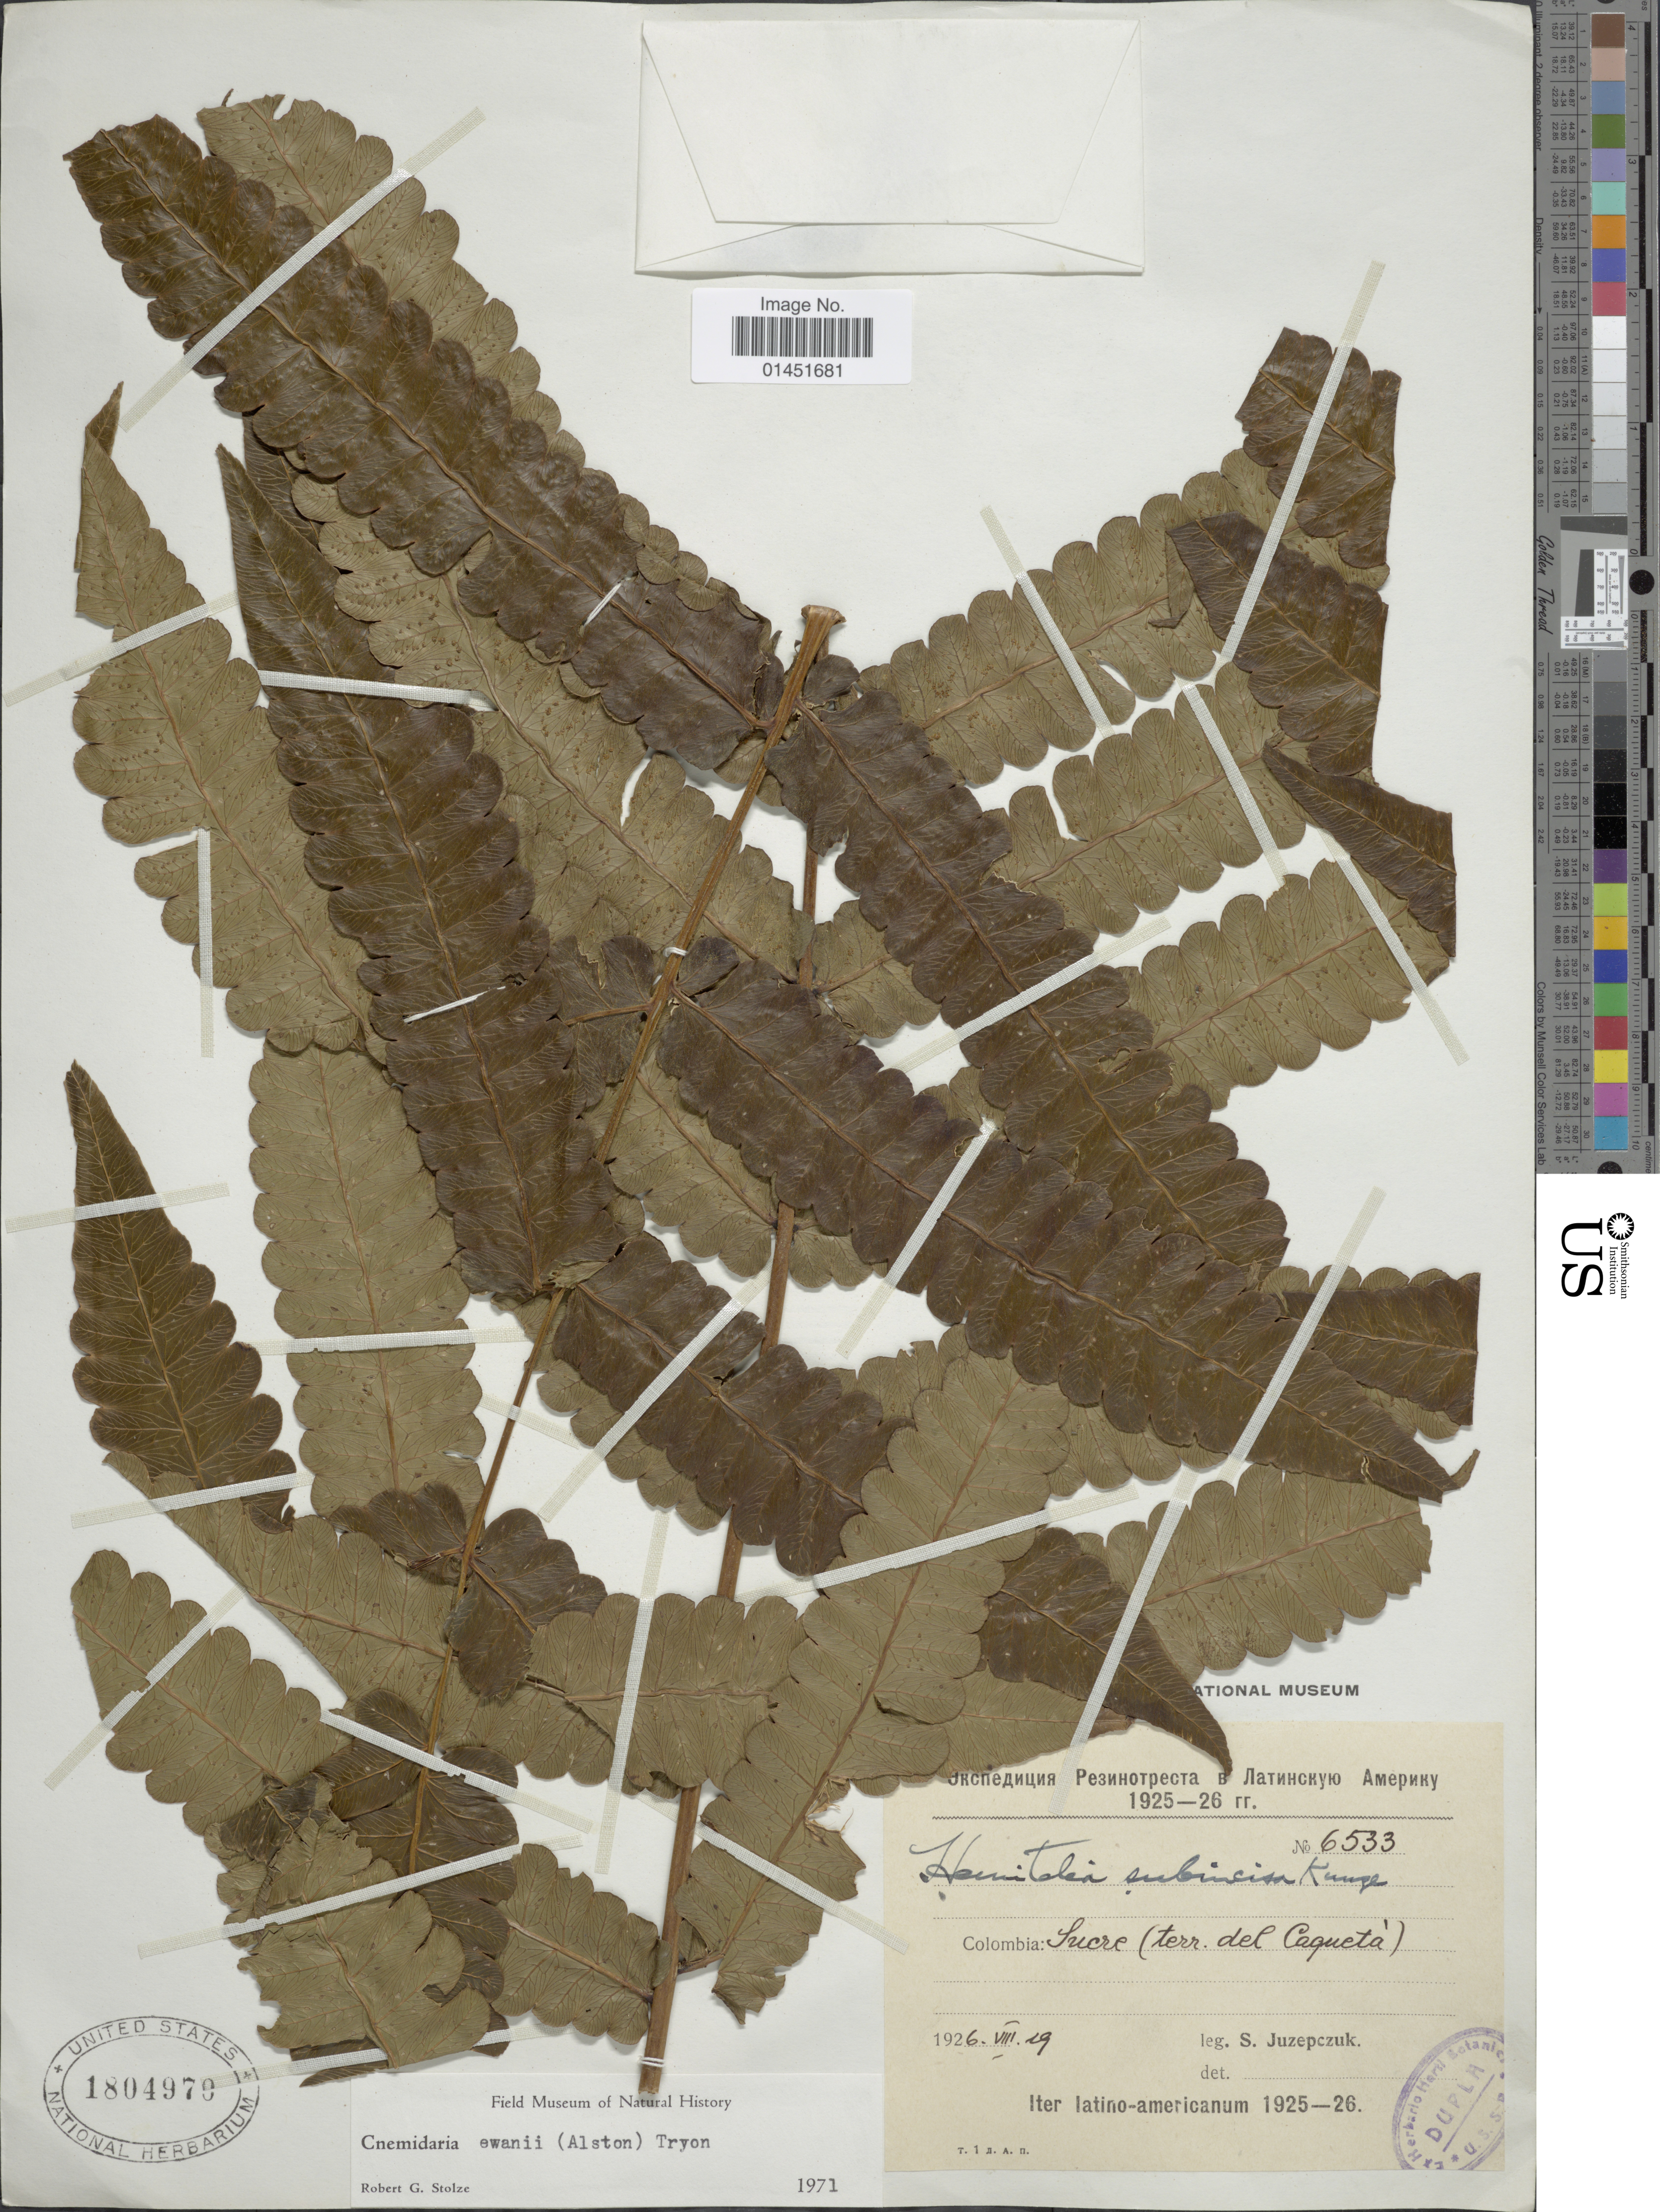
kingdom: Plantae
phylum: Tracheophyta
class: Polypodiopsida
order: Cyatheales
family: Cyatheaceae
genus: Cyathea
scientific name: Cyathea ewanii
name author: Alston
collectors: S. V. Juzepczuk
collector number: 6533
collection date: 1926-08-29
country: Colombia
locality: Sucre. (Terr. del Caqueta)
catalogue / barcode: US 1804970